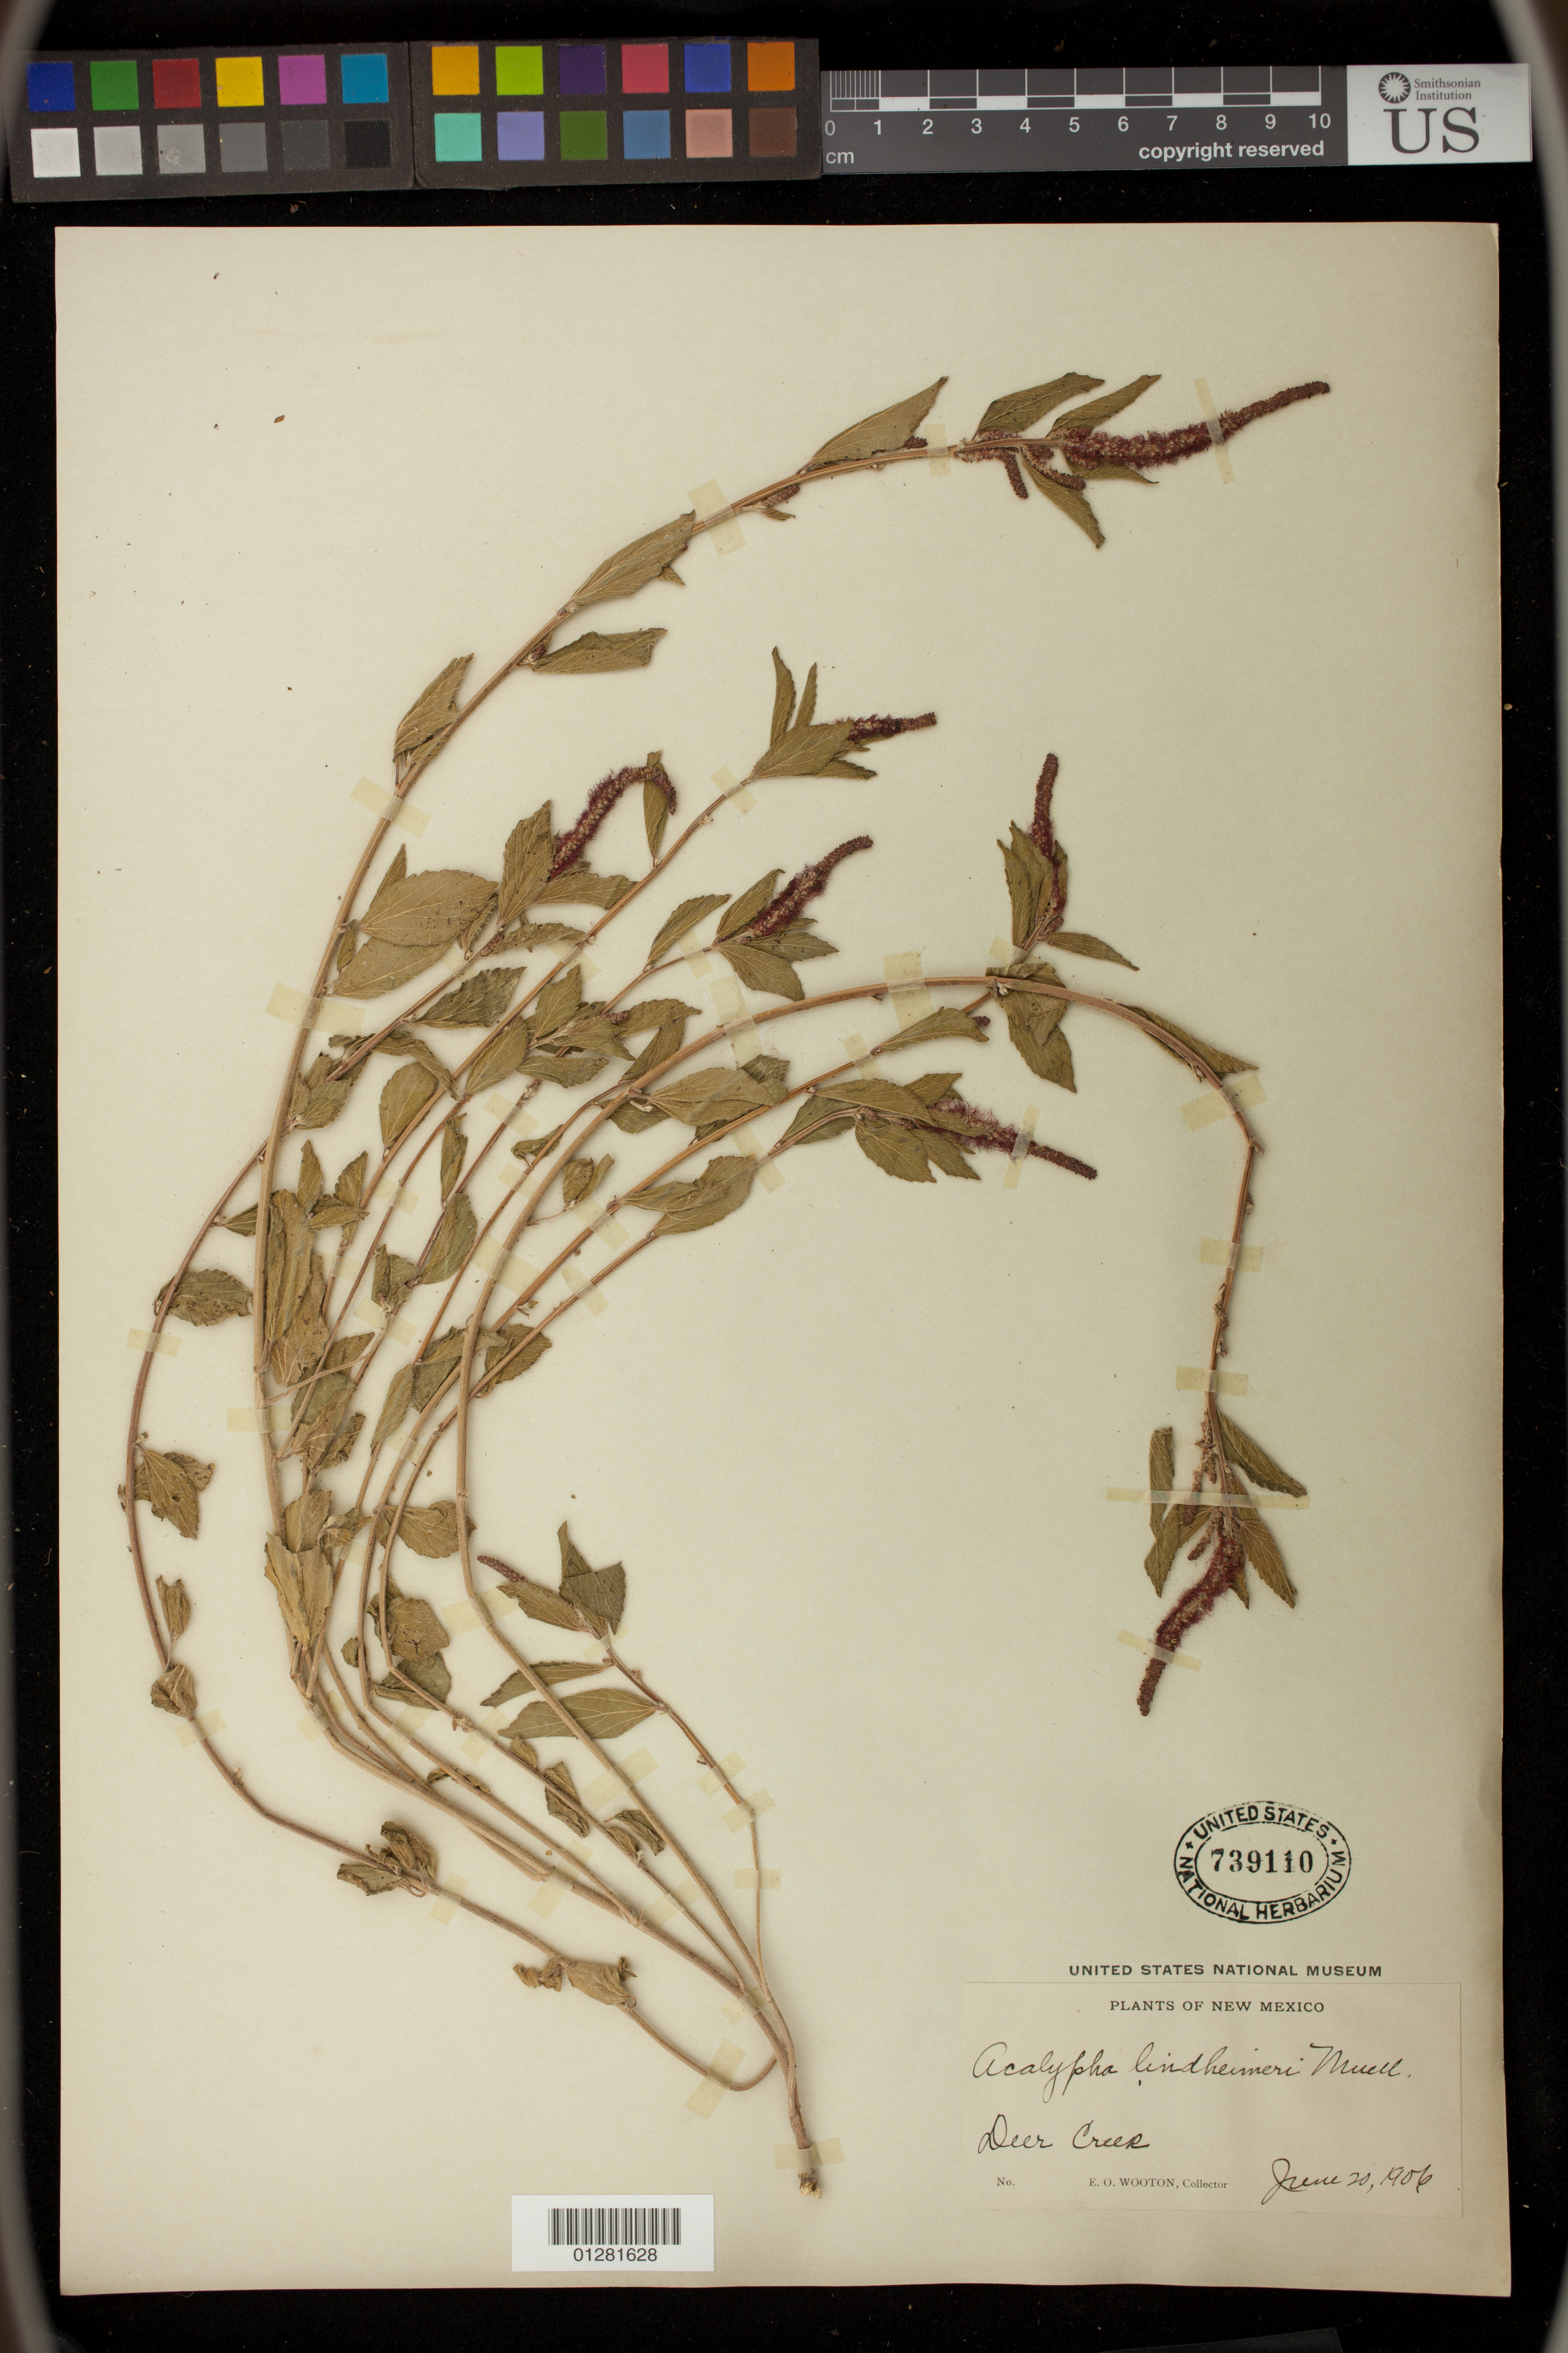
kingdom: Plantae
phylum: Tracheophyta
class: Magnoliopsida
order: Malpighiales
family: Euphorbiaceae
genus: Acalypha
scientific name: Acalypha lindheimeri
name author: Müll. Arg.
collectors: E. O. Wooton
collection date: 1906-06-20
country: United States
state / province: New Mexico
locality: Deer Creek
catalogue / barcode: US 739110